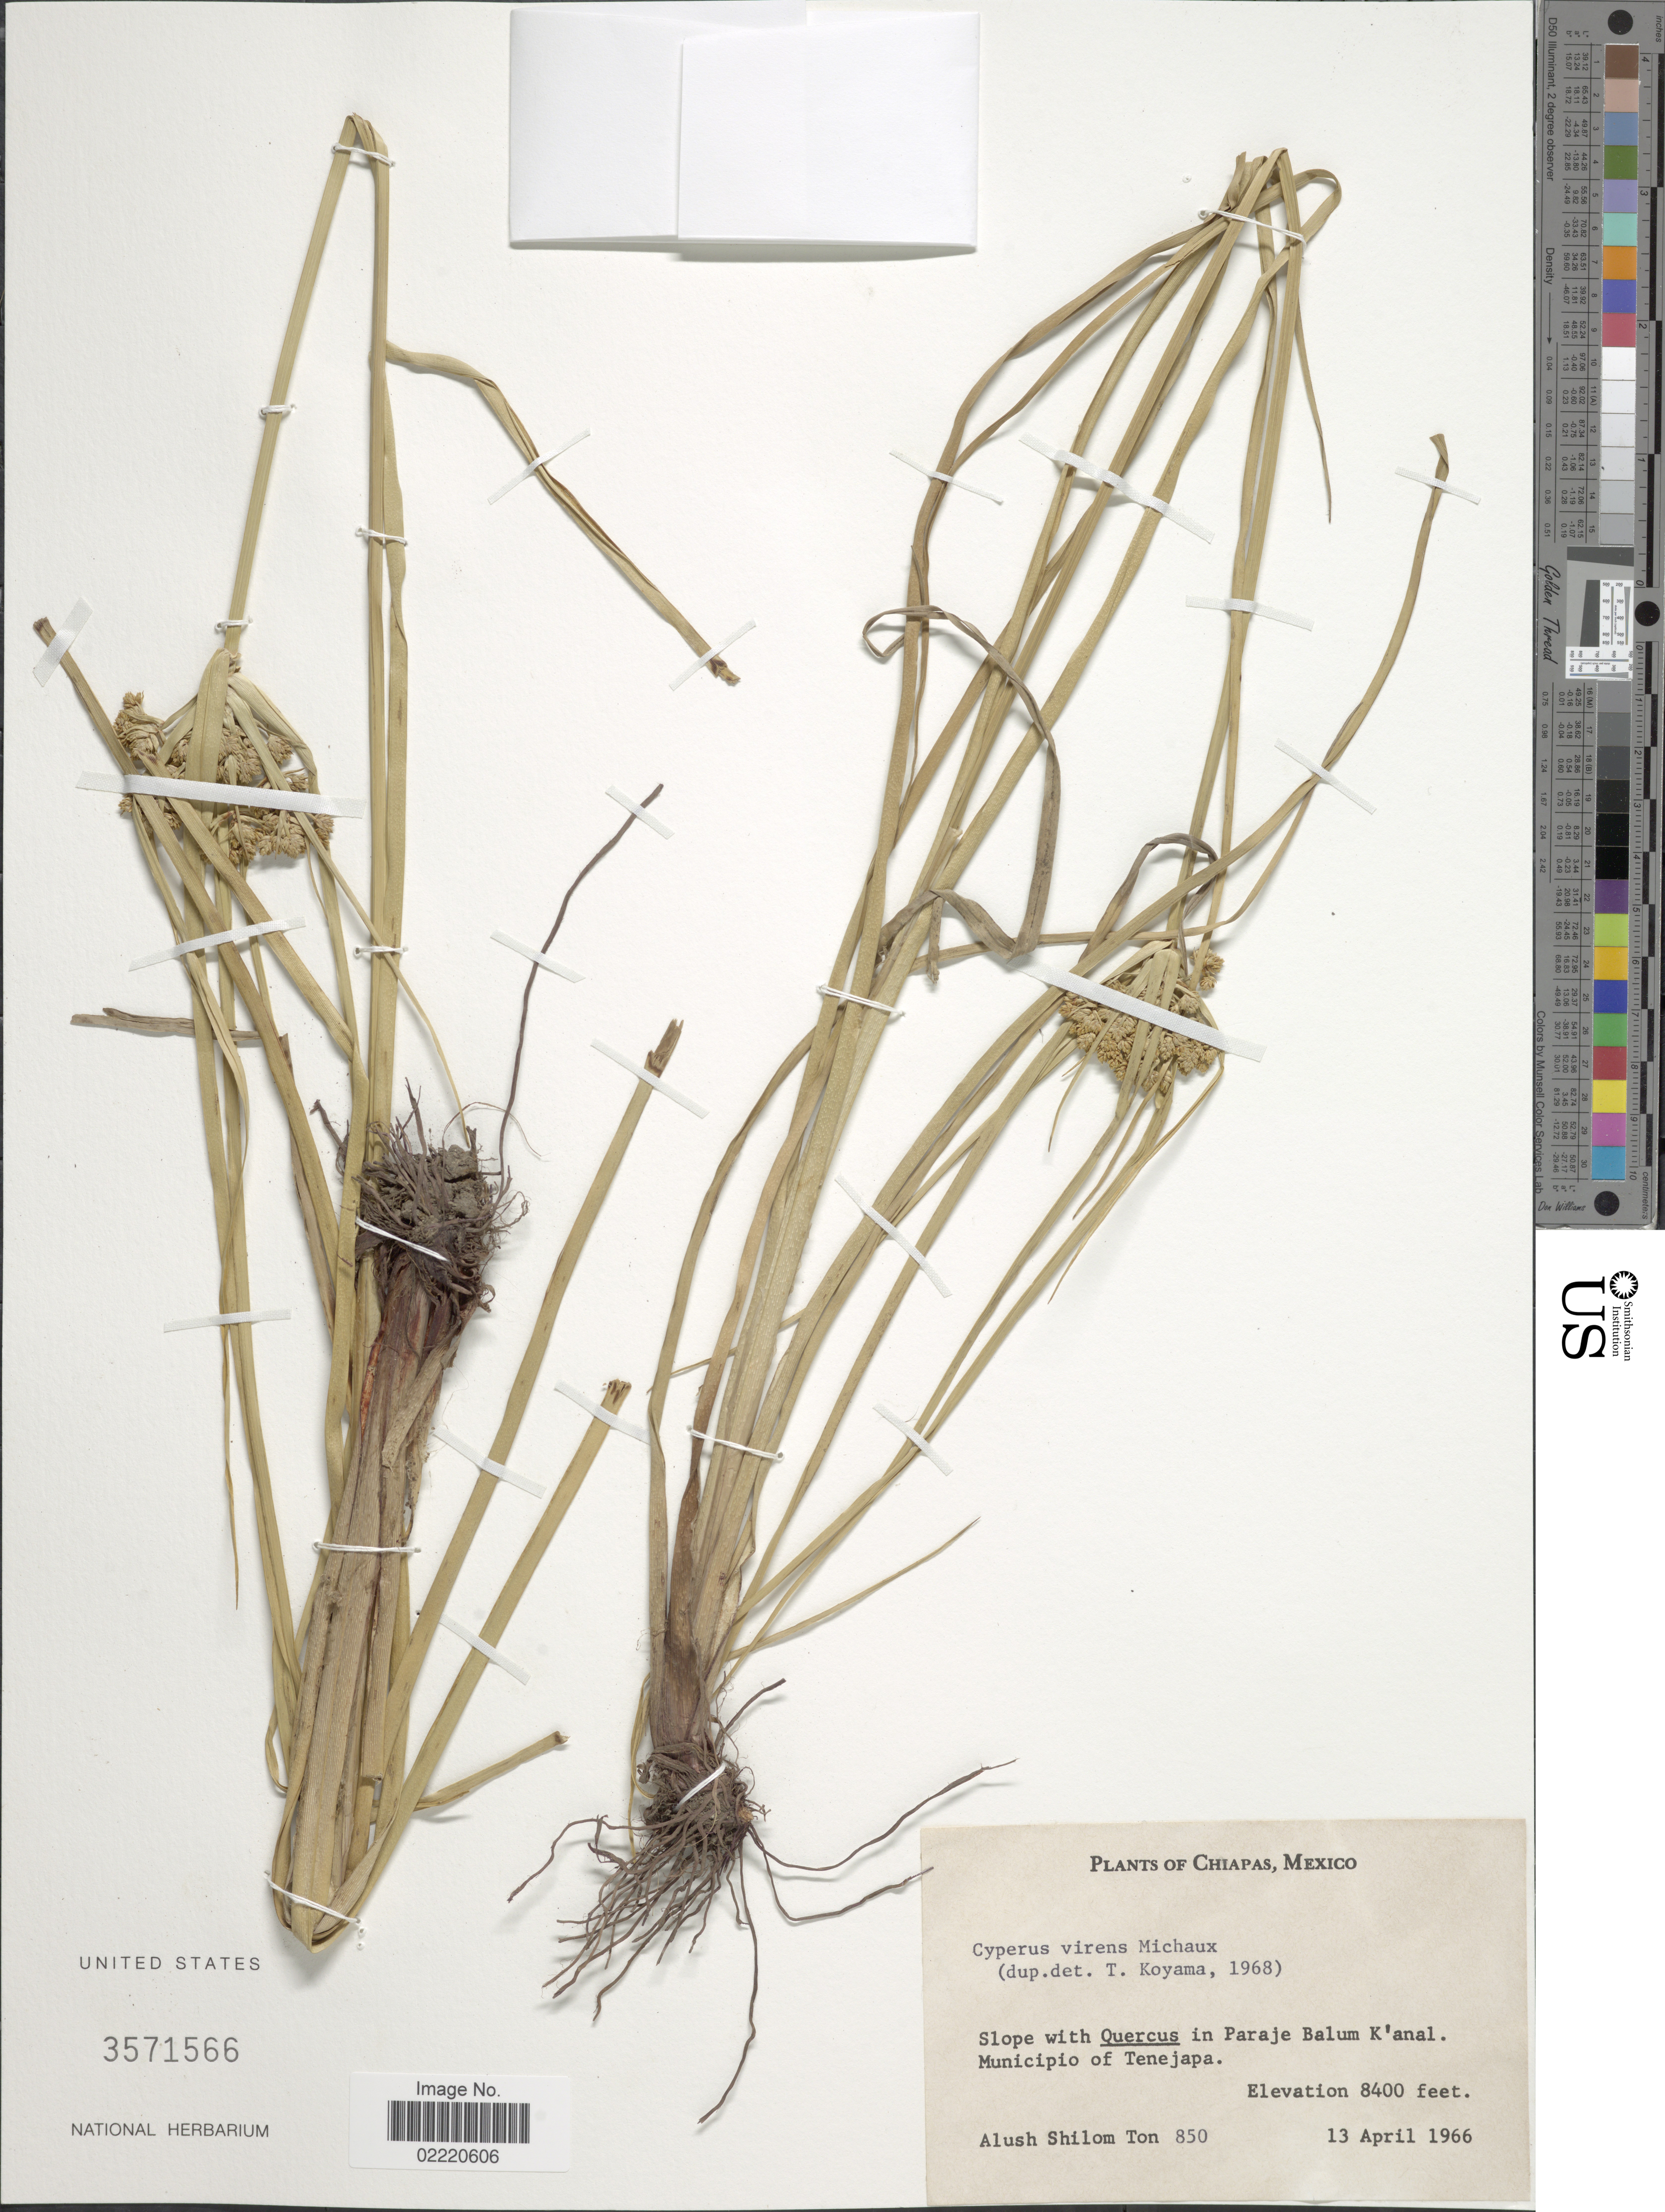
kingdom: Plantae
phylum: Tracheophyta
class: Liliopsida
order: Poales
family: Cyperaceae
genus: Cyperus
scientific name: Cyperus virens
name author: Michx.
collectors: A. S. Ton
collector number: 850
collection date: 1966-04-13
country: Mexico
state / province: Chiapas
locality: Slope in Paraje Balum K'anal, Municipio of Tenejapa.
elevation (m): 2560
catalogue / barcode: US 3571566